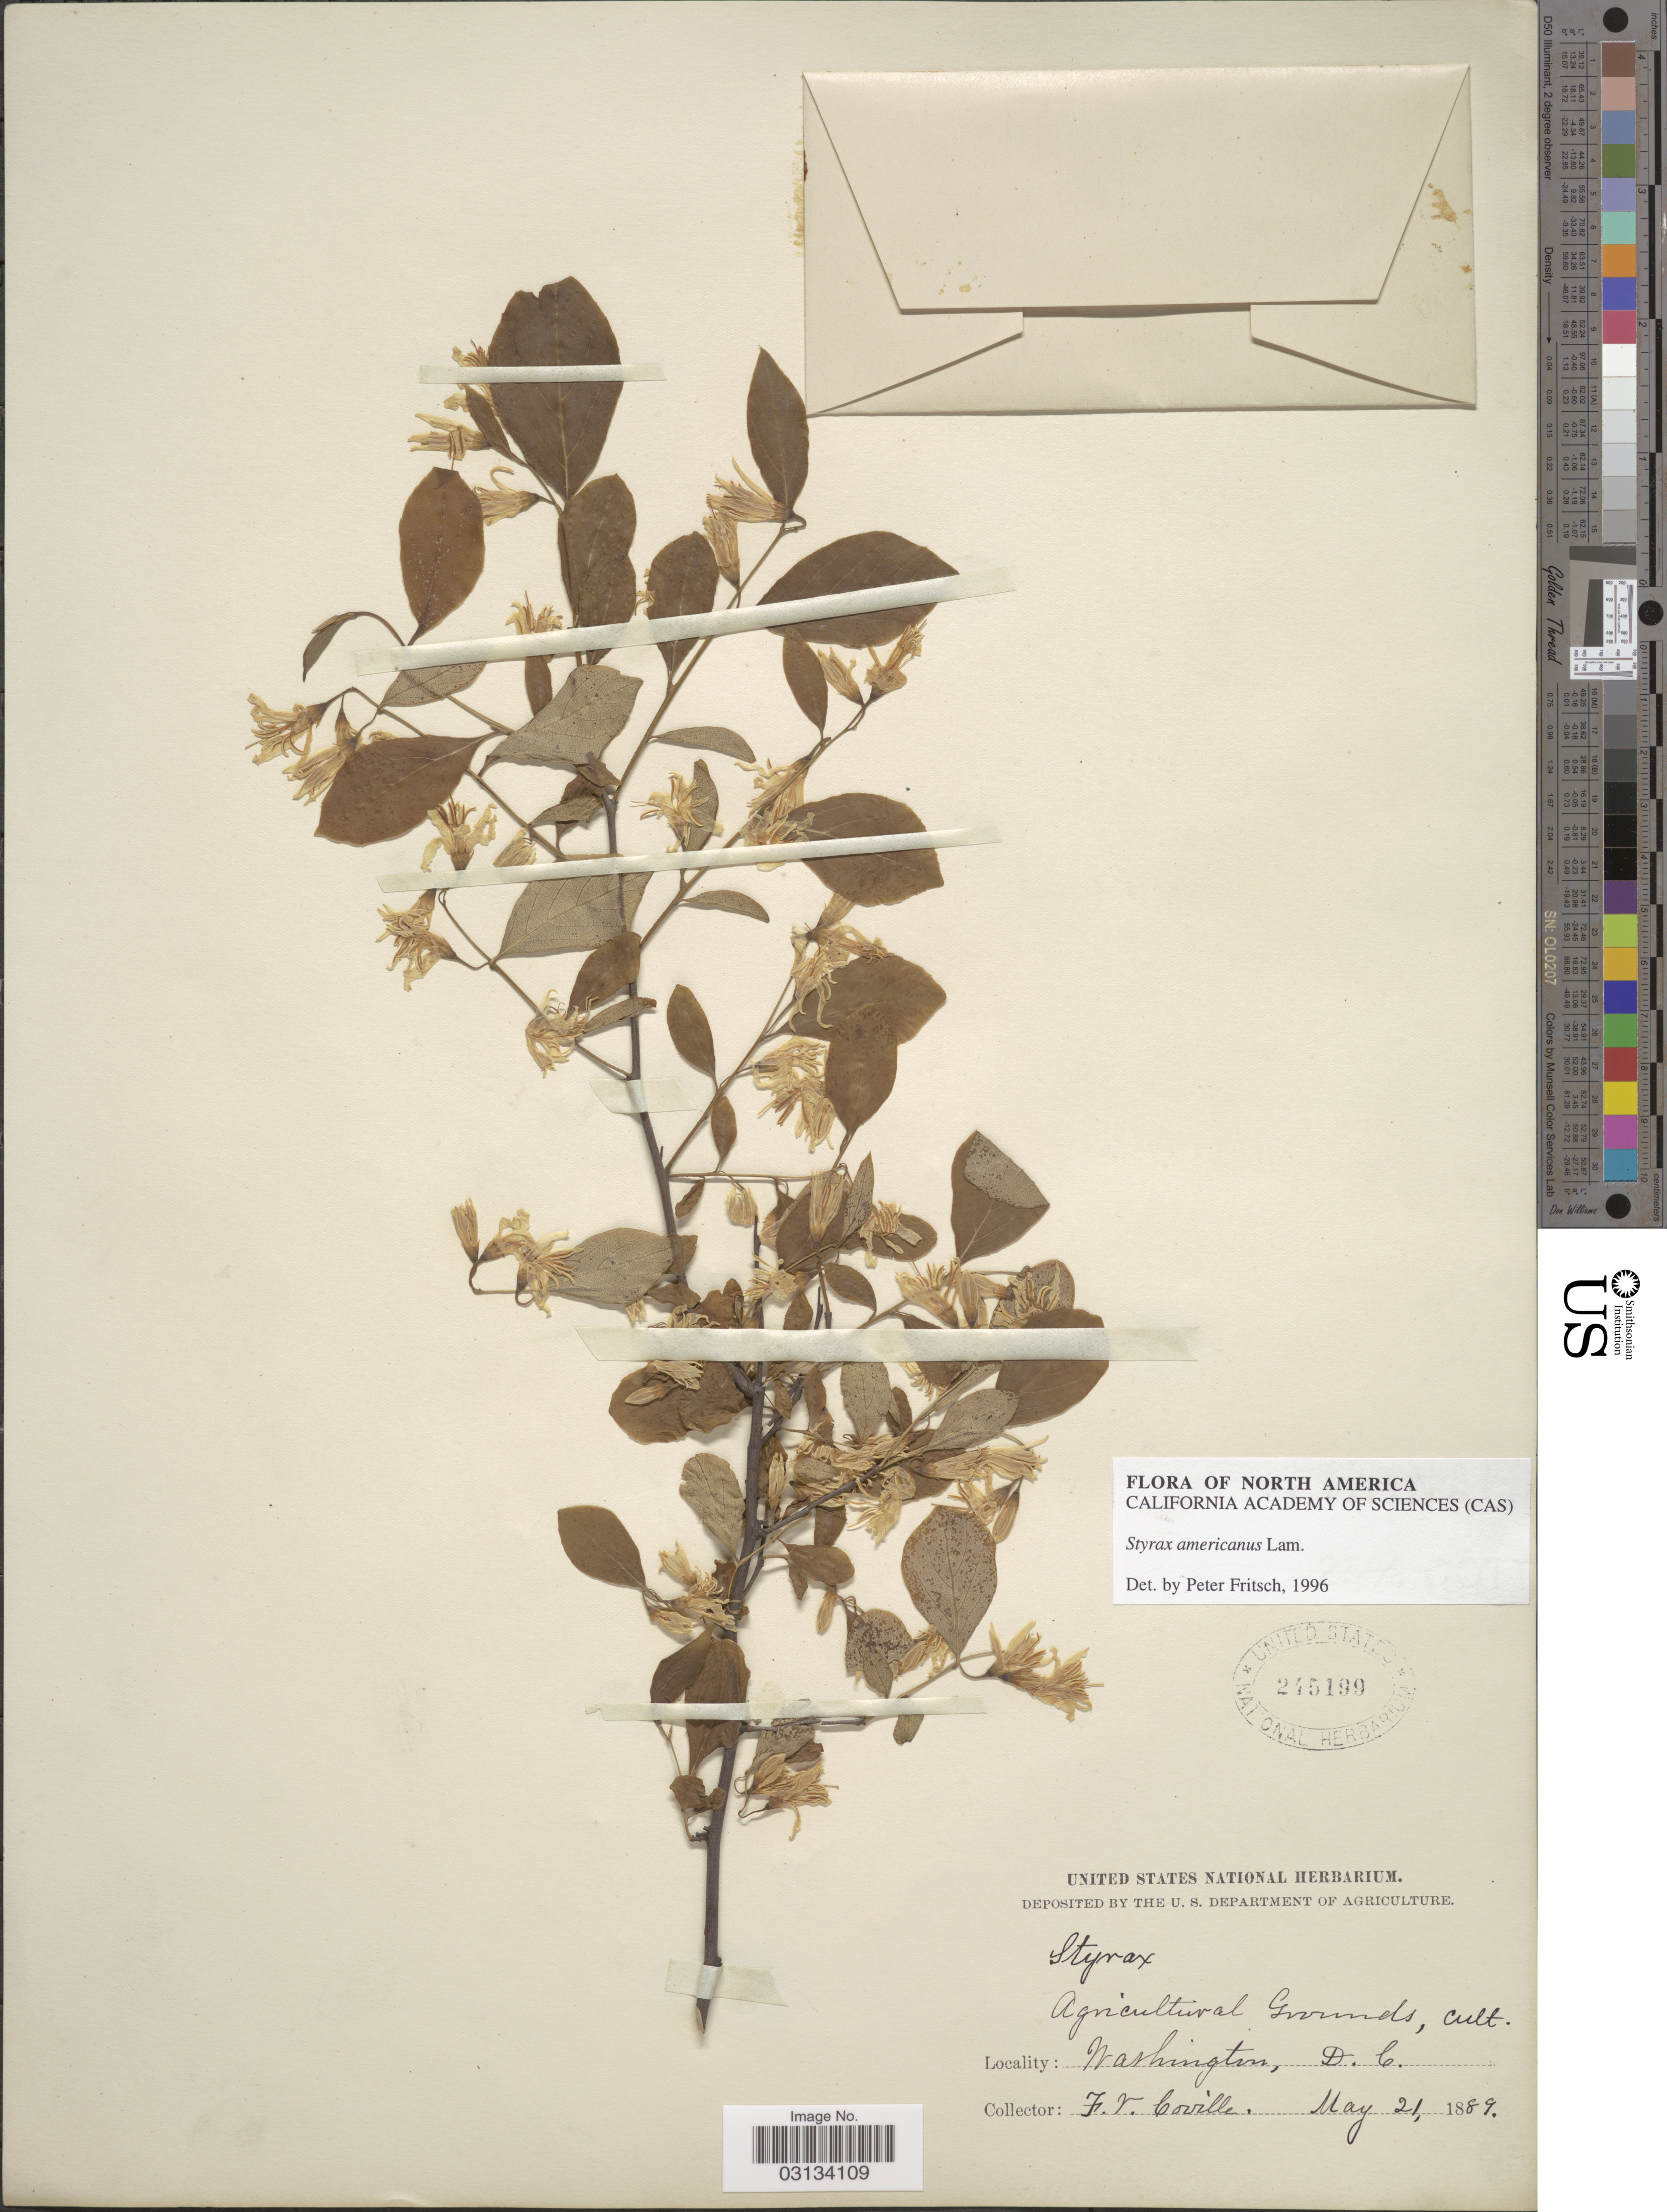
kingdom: Plantae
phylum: Tracheophyta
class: Magnoliopsida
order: Ericales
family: Styracaceae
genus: Styrax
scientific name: Styrax americanus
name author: Lam.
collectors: F. V. Coville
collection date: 1889-05-21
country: United States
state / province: District of Columbia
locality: Agricultural Grounds, Washington, D. C.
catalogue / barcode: US 245199